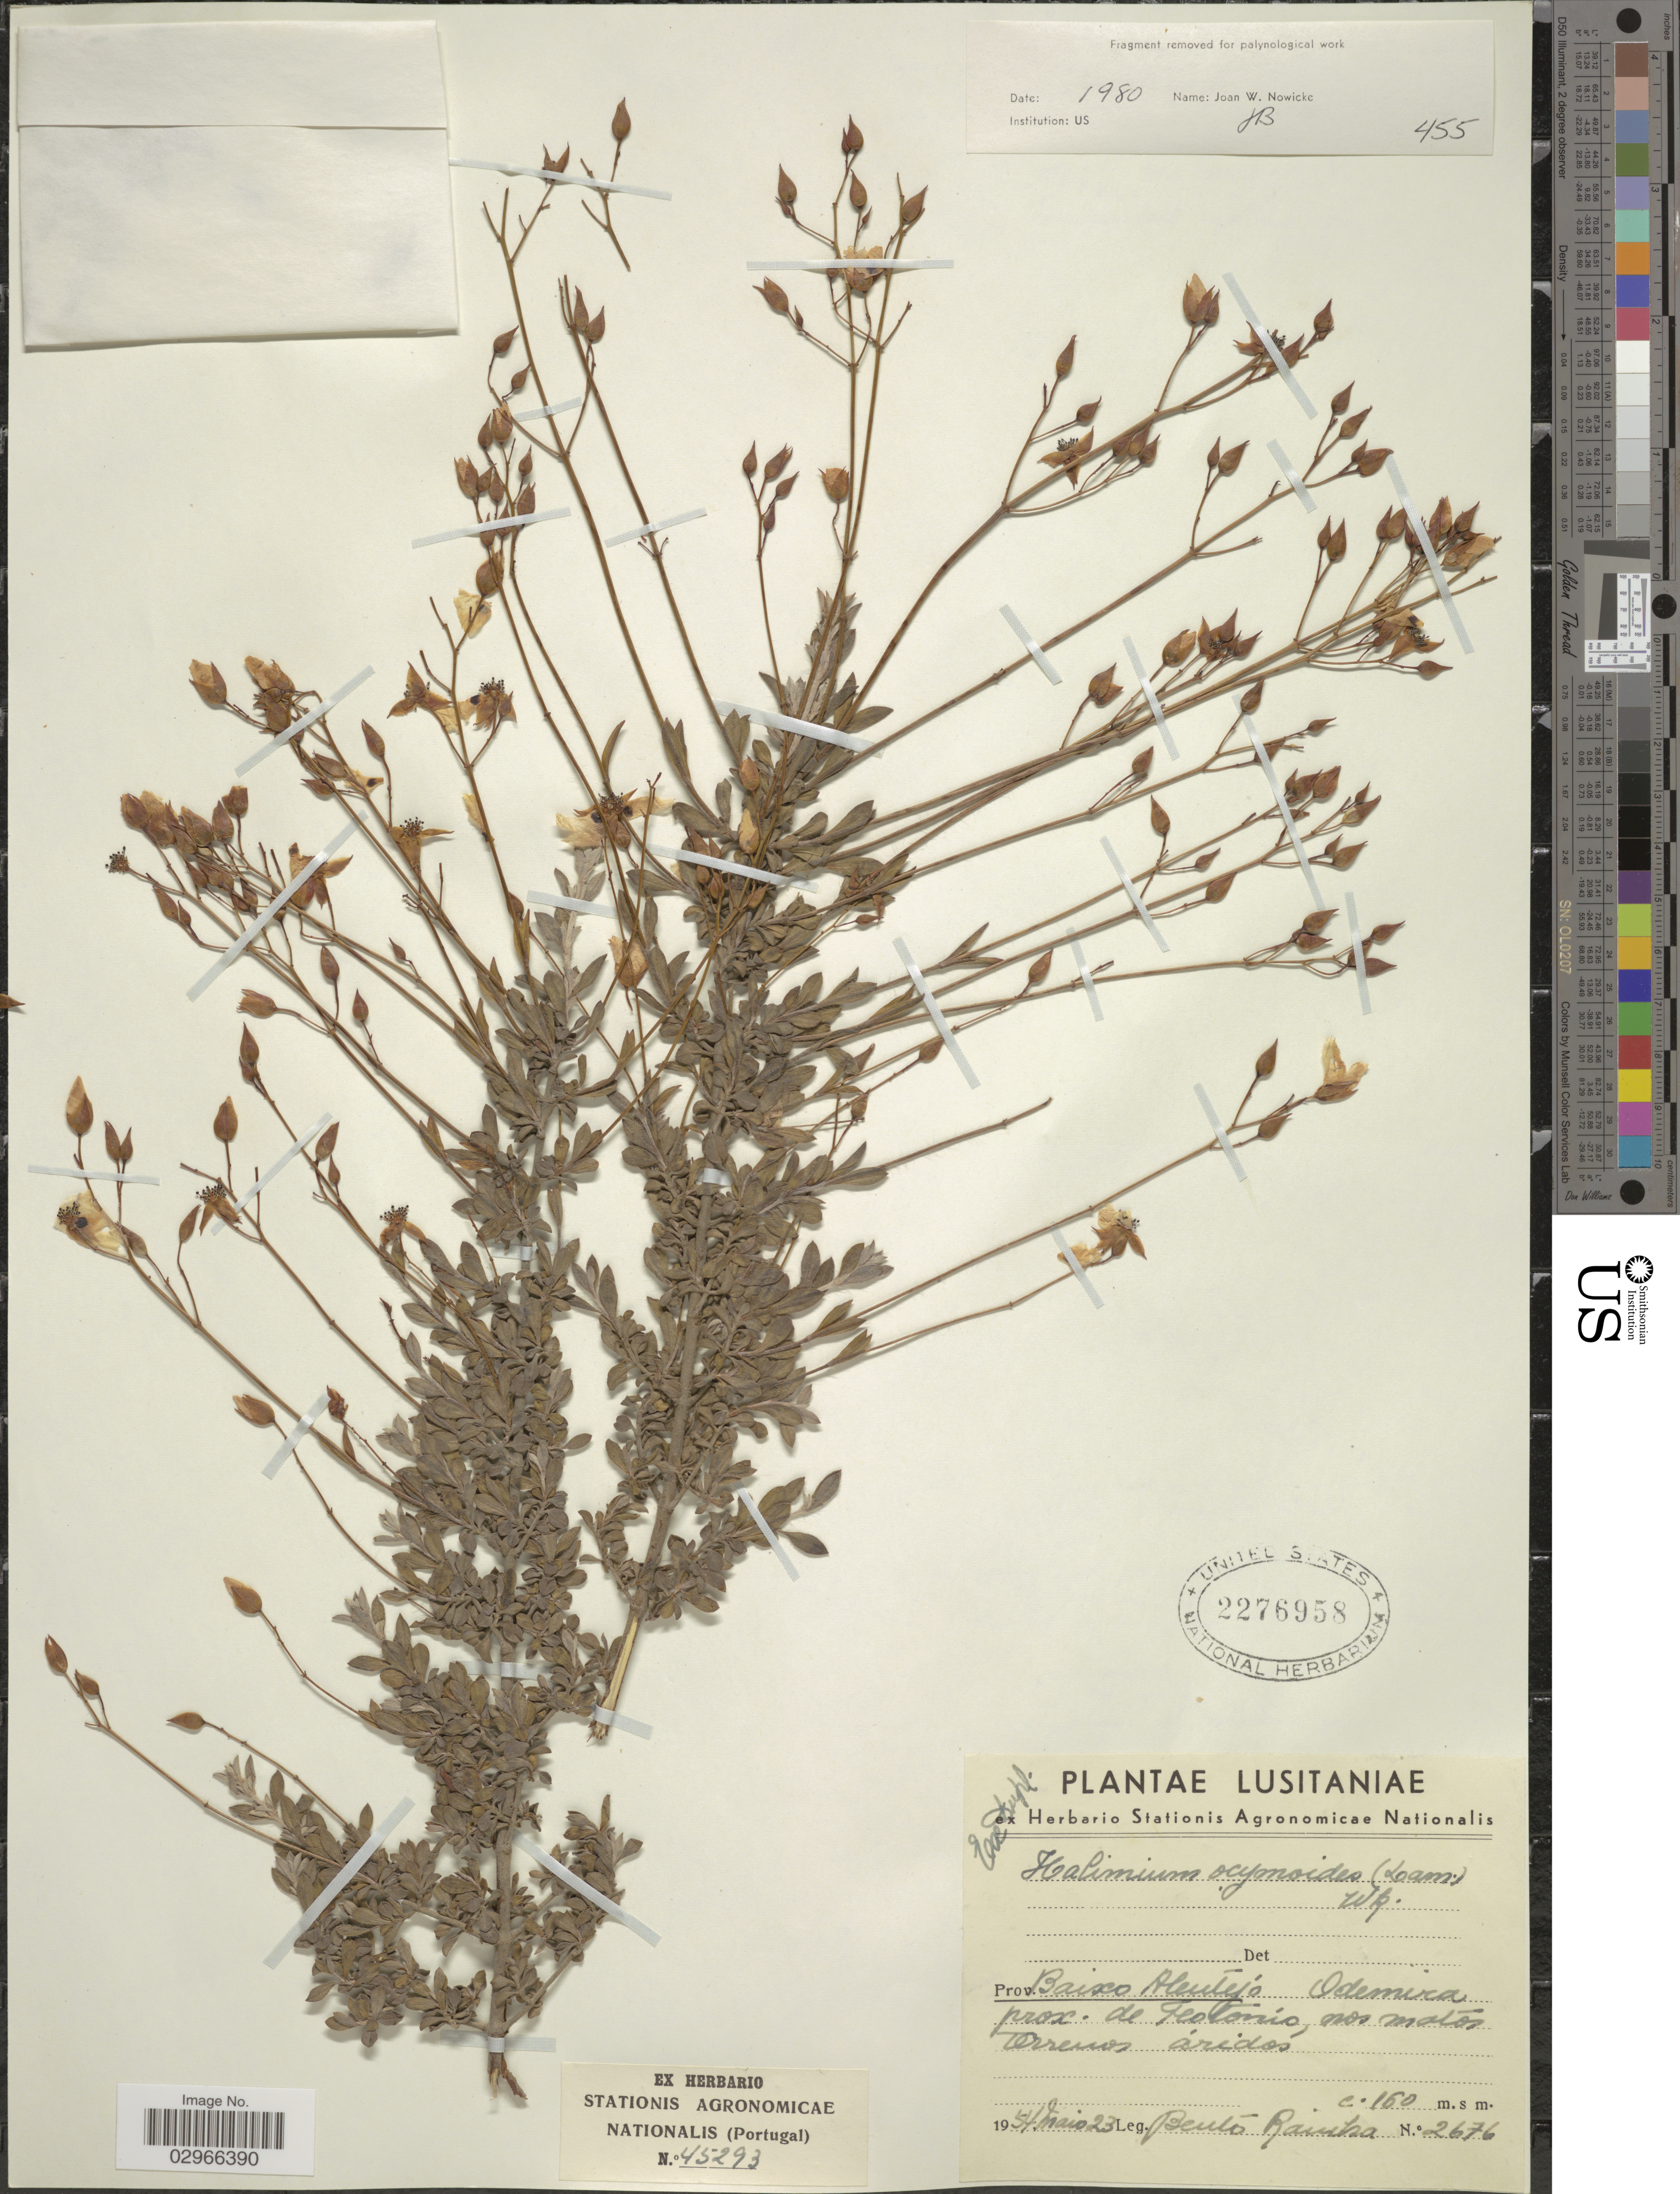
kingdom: Plantae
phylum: Tracheophyta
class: Magnoliopsida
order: Malvales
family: Cistaceae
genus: Halimium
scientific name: Halimium ocymoides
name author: (Lam.) Willk.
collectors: B. Rainha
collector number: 2676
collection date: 1954-05-23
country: Portugal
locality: Lusitaniae. Prov. Baixo Alentejo. Odemira prox. de Teotonío.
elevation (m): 160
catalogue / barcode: US 2276958